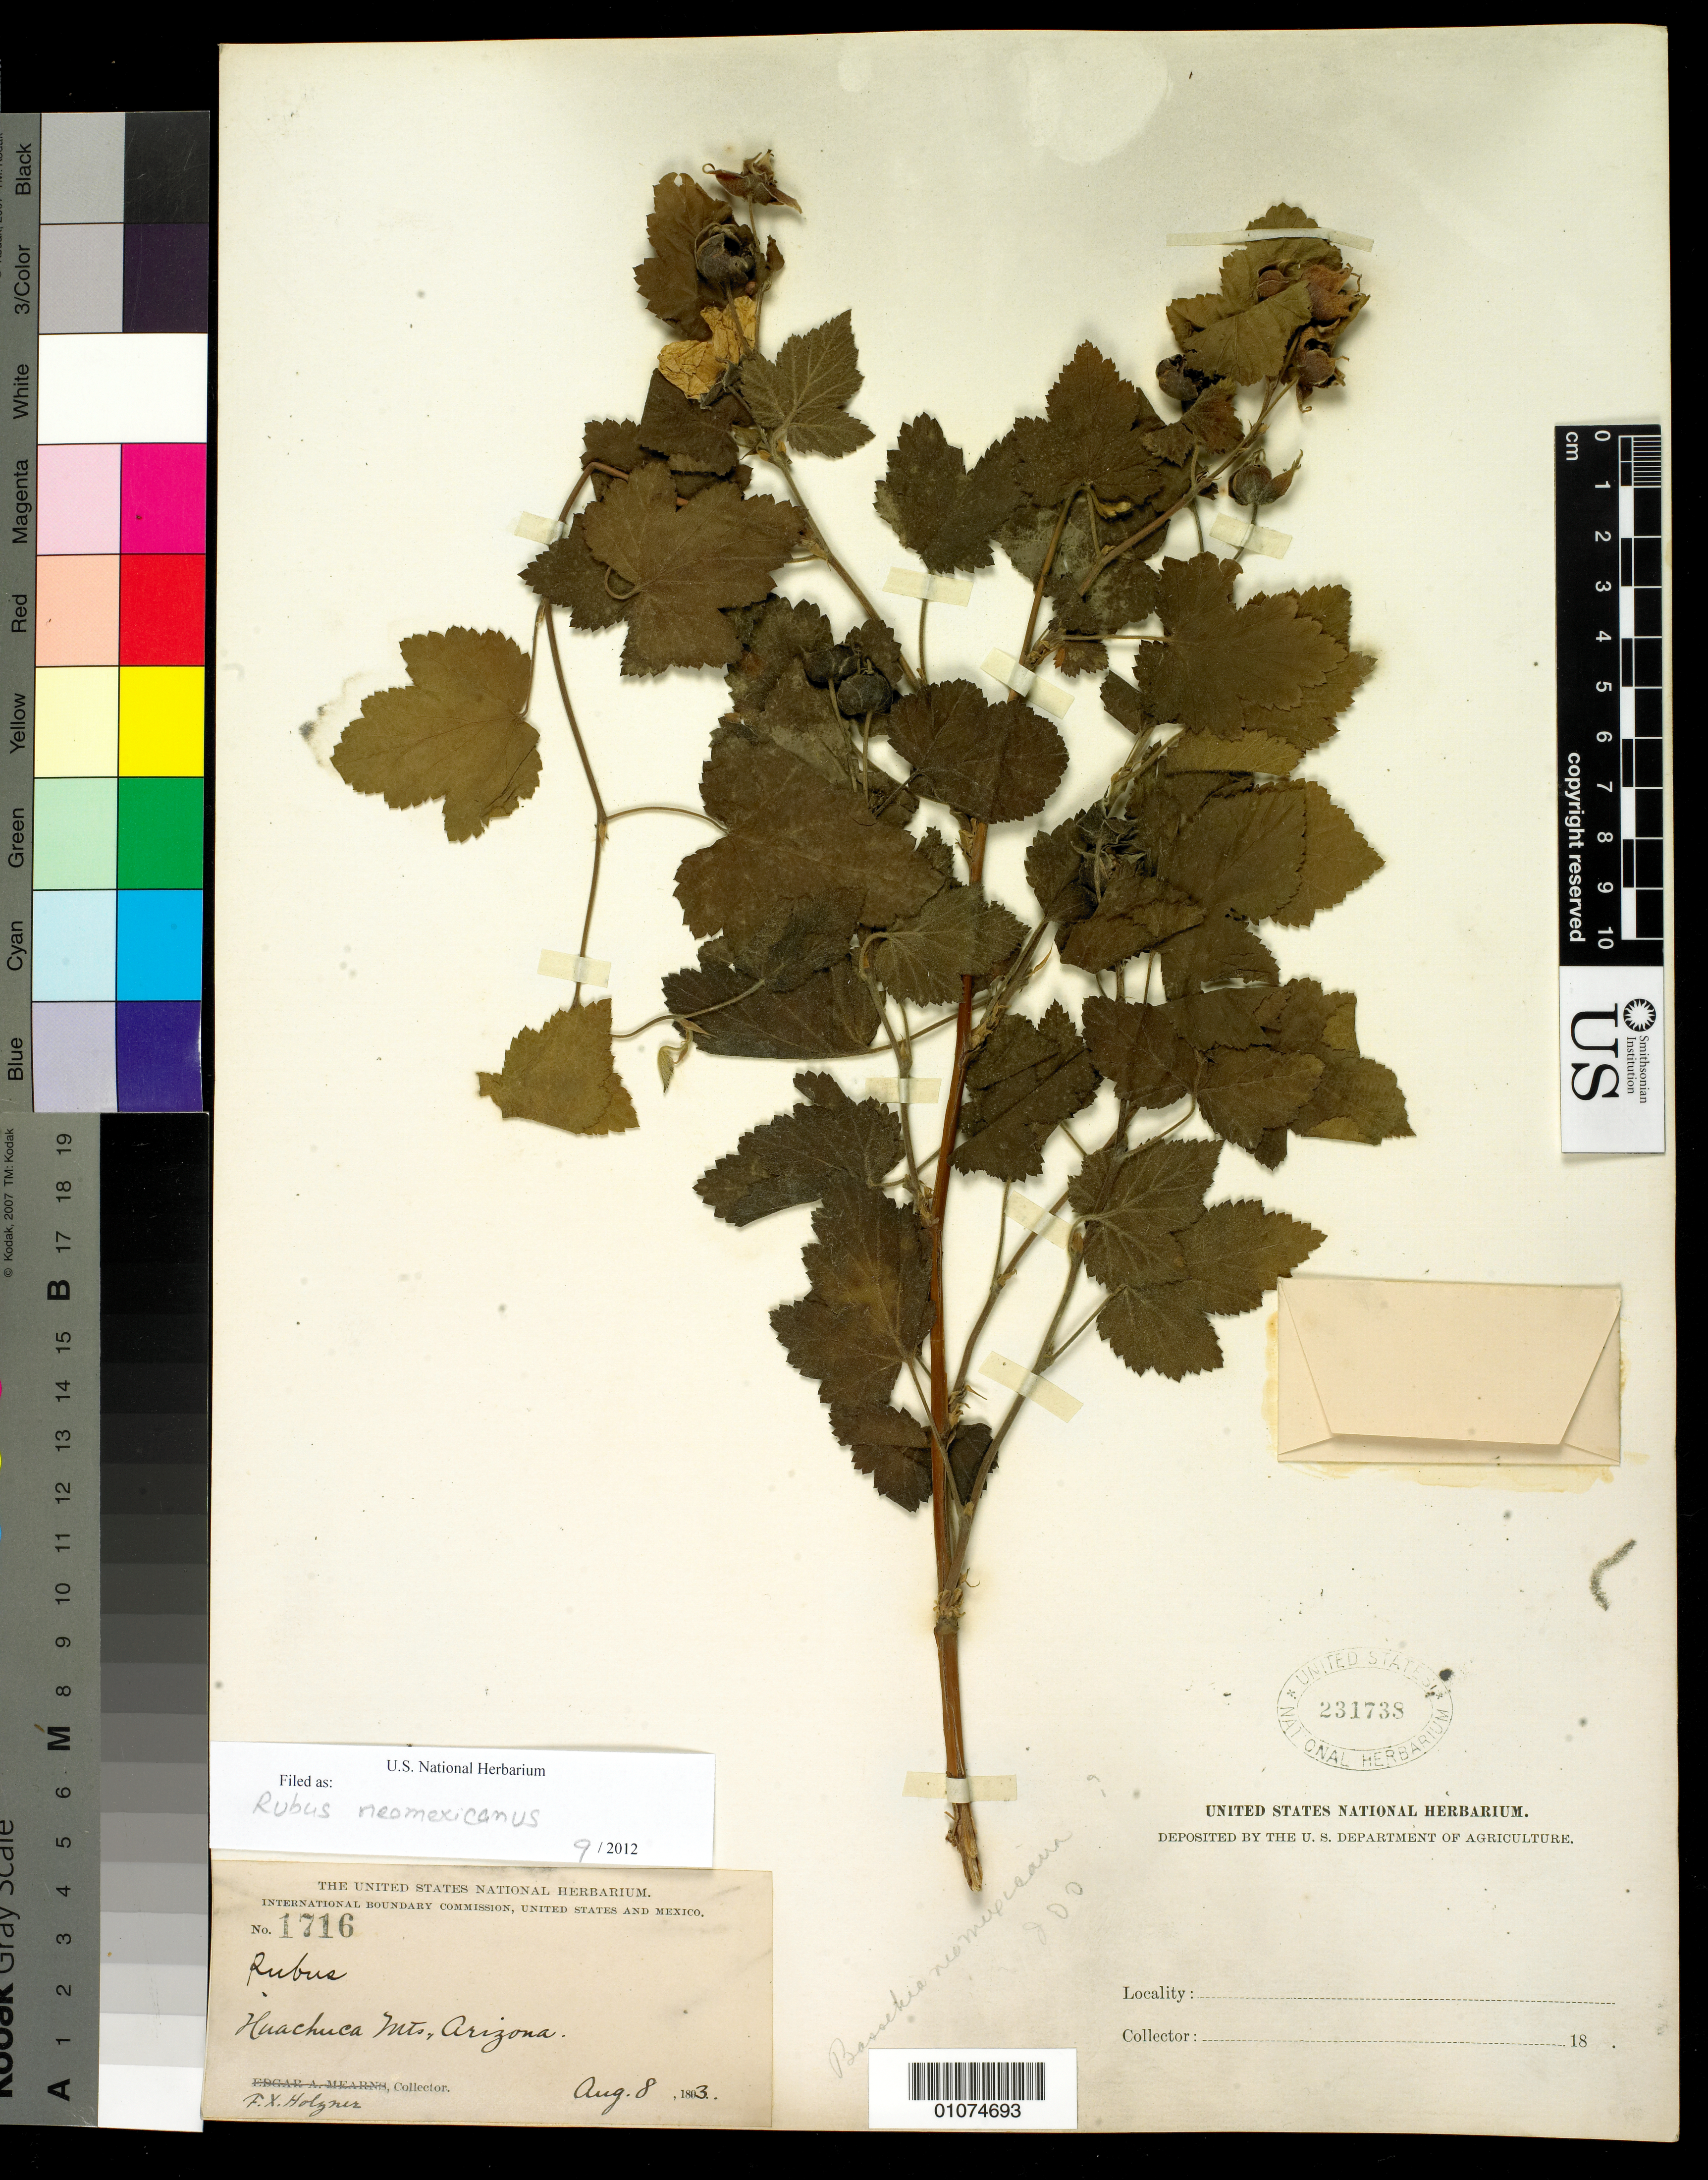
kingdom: Plantae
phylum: Tracheophyta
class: Magnoliopsida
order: Rosales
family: Rosaceae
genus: Rubus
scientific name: Rubus neomexicanus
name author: A. Gray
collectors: F. Holymer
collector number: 1716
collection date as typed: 08 Aug 1893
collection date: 1893-08-08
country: United States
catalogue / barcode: US 231738